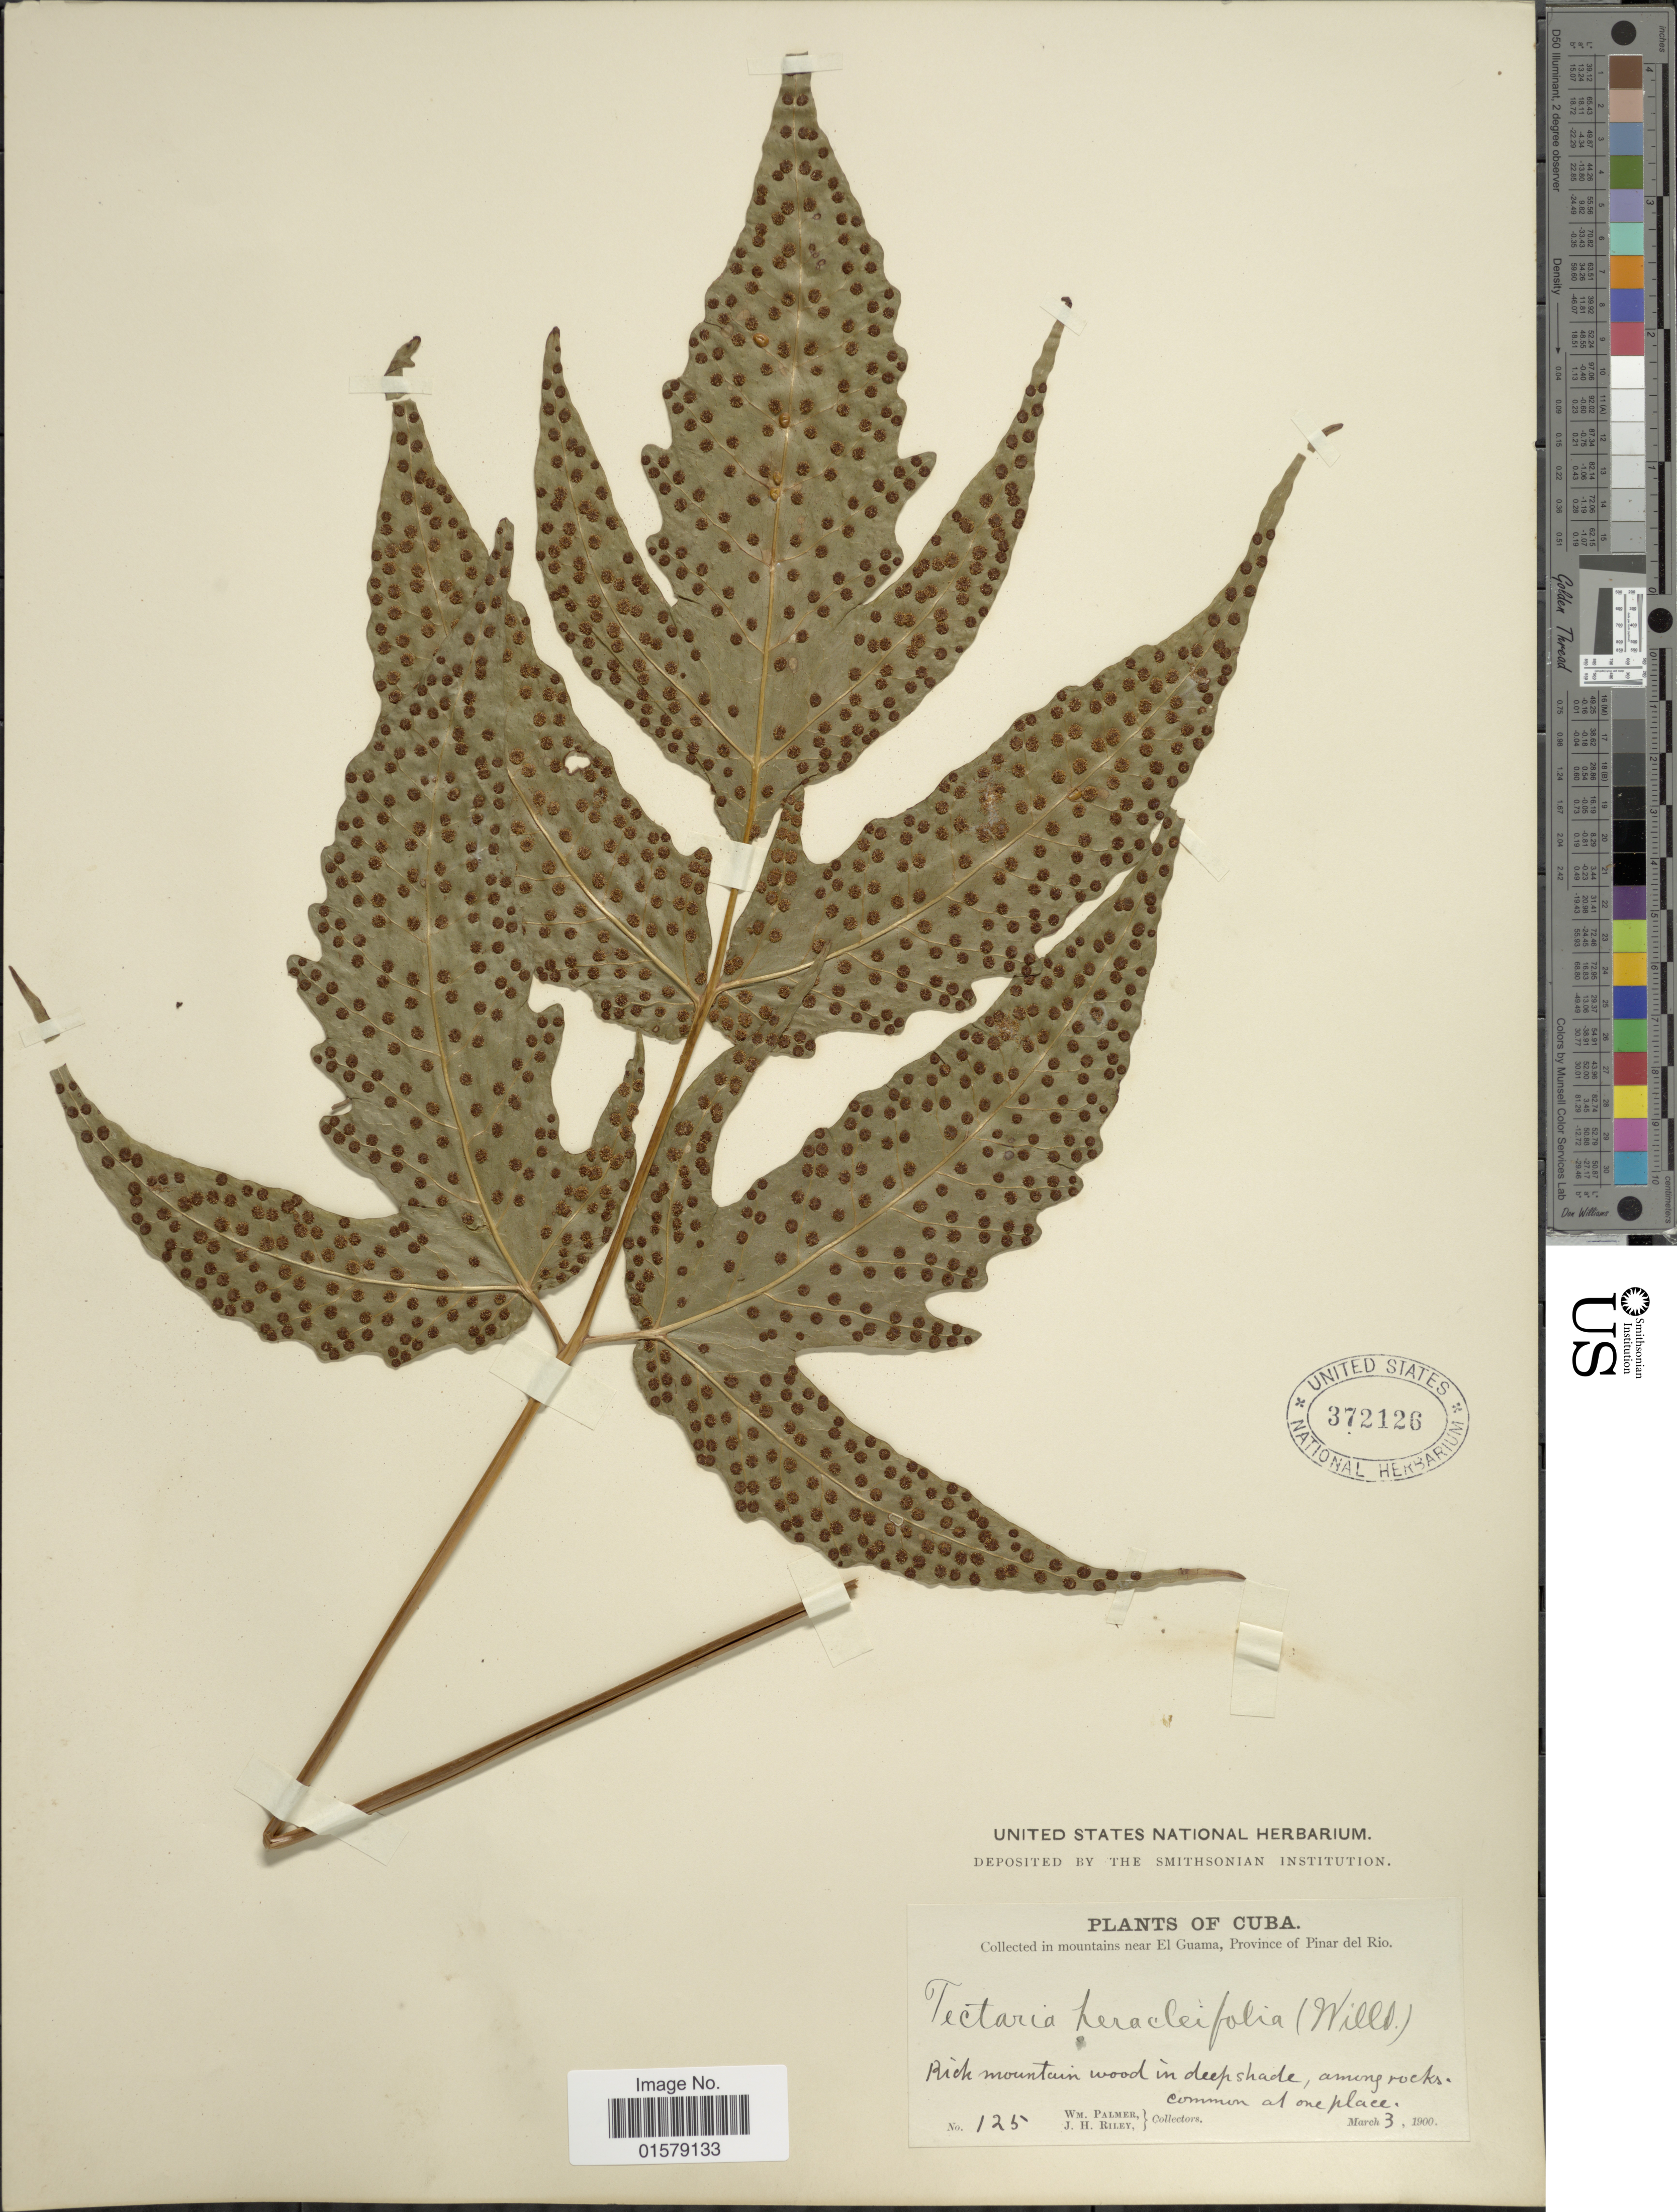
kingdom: Plantae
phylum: Tracheophyta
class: Polypodiopsida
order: Polypodiales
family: Tectariaceae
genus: Tectaria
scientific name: Tectaria heracleifolia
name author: (Willd.) Underw.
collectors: W. Palmer & J. H. Riley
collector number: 125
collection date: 1900-03-03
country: Cuba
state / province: Pinar del Río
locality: In mountains near El Guama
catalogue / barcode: US 372126